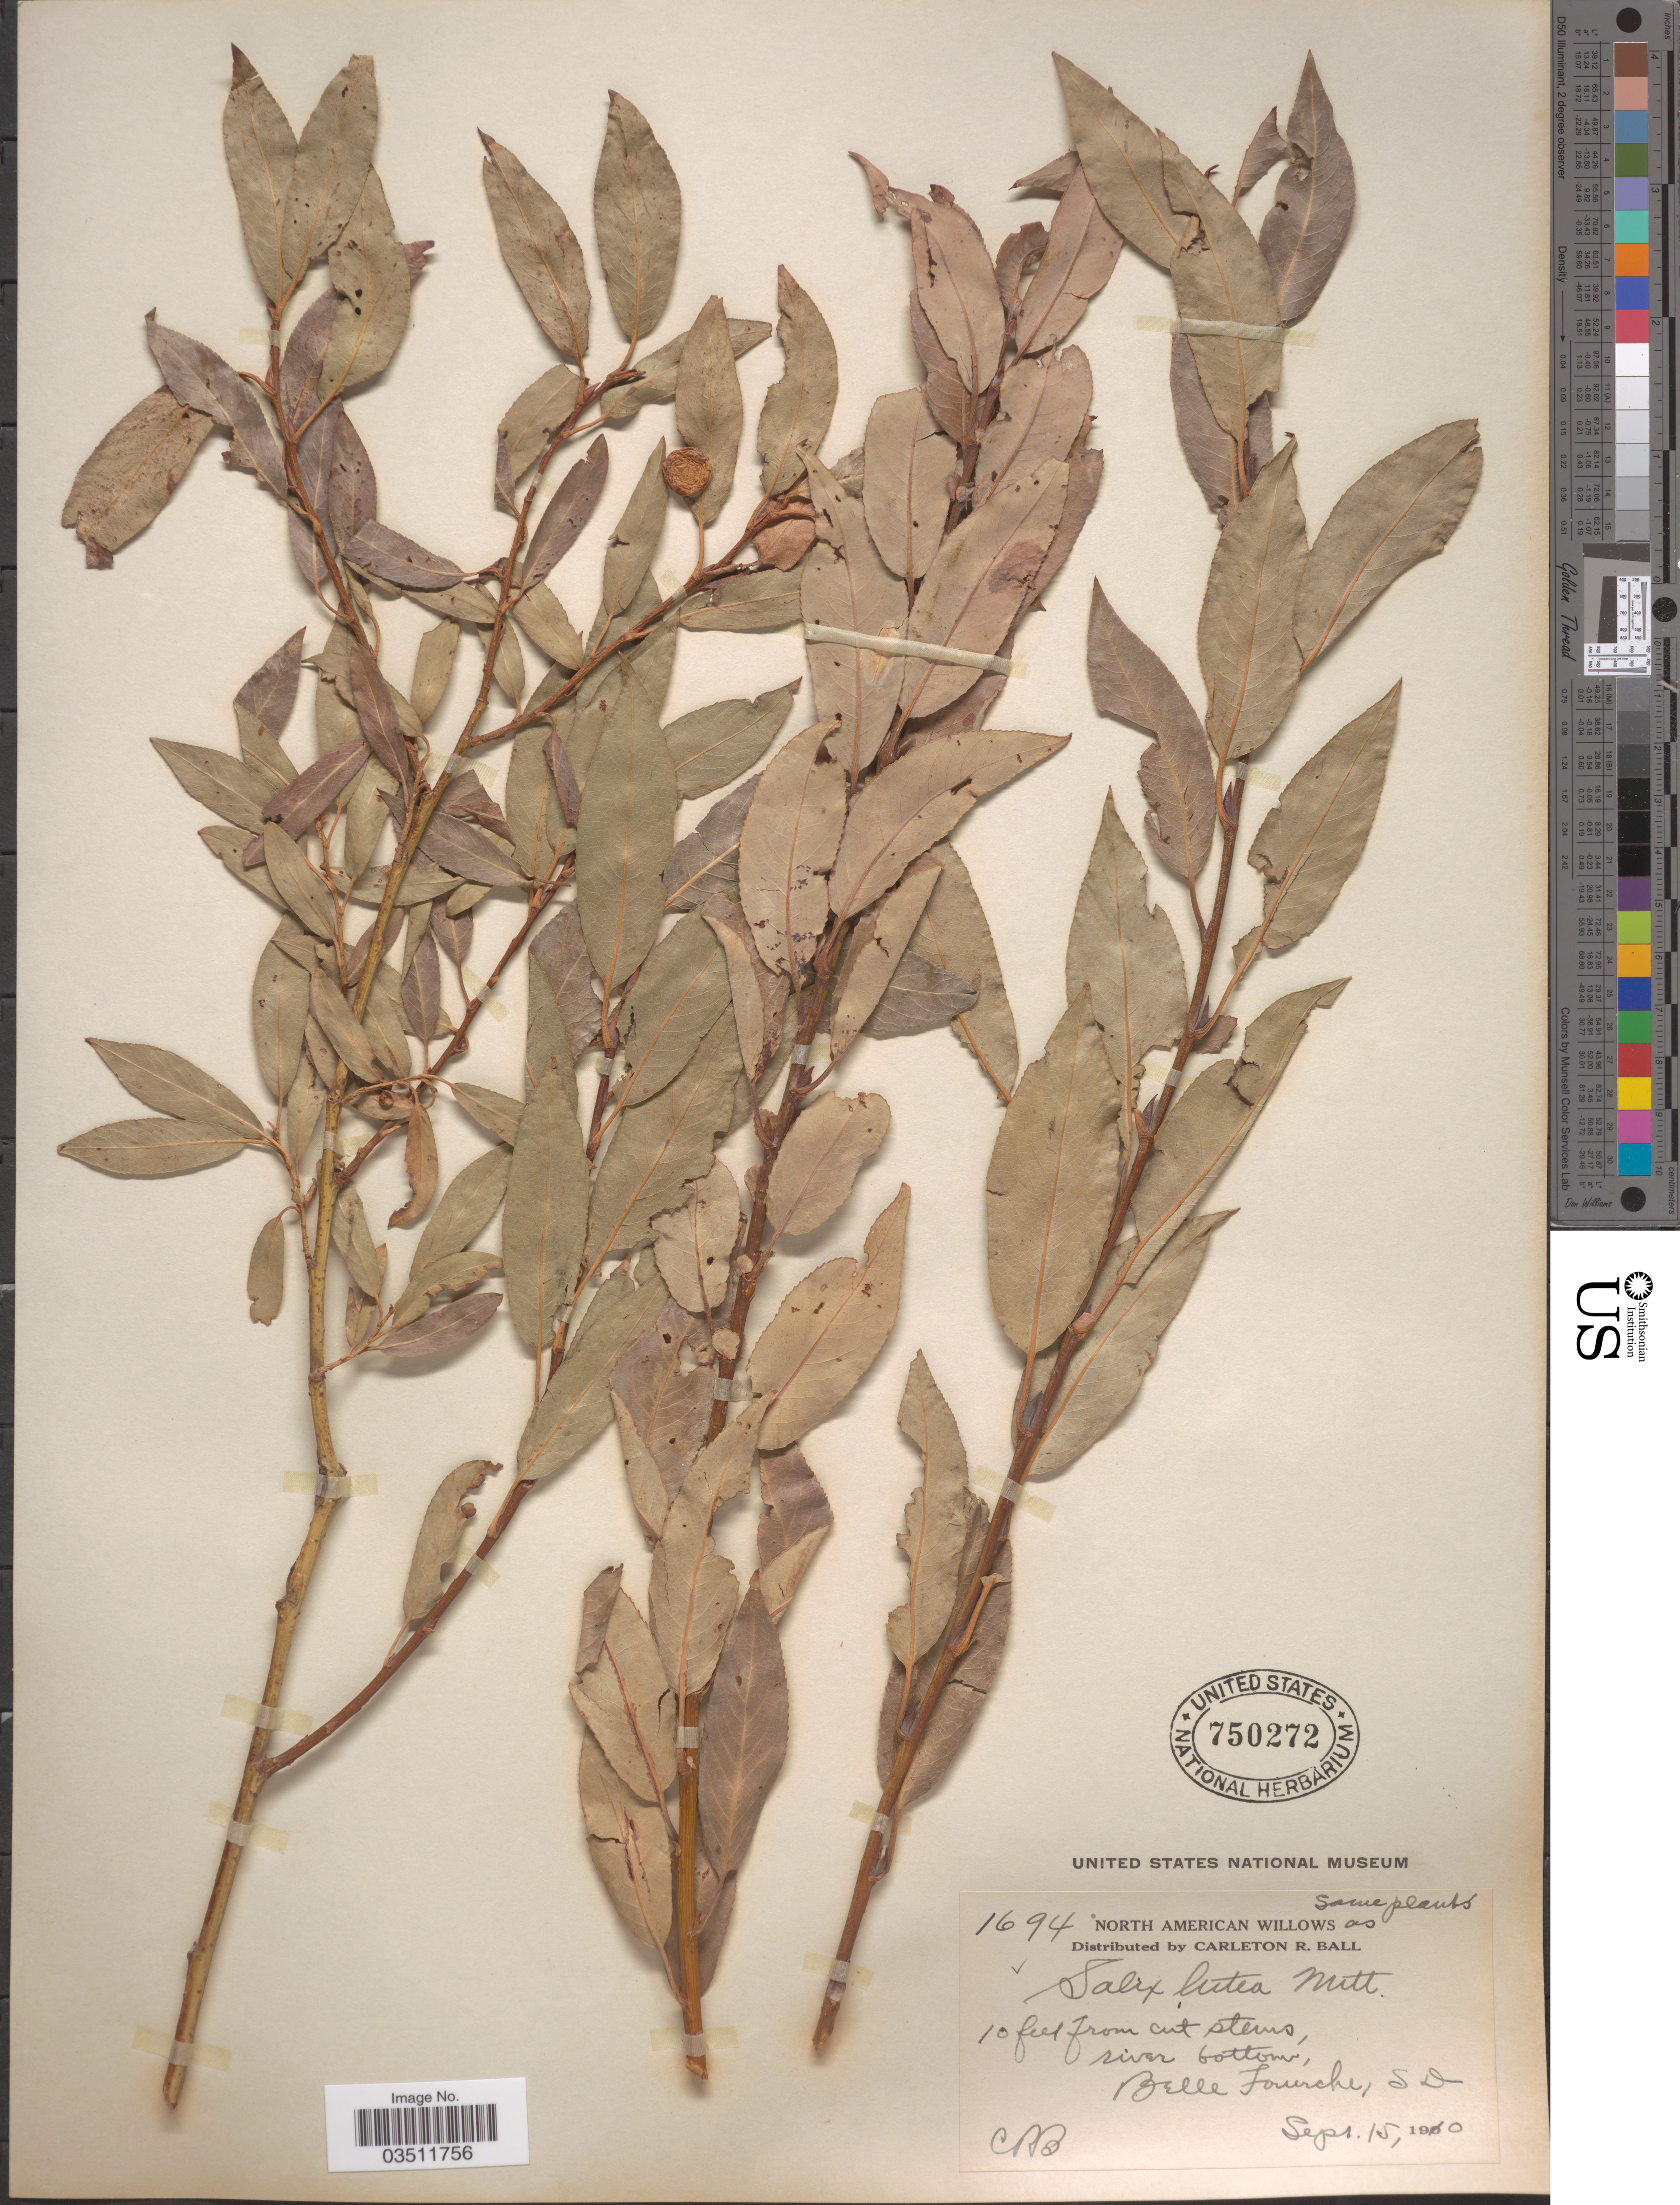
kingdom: Plantae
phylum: Tracheophyta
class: Magnoliopsida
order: Malpighiales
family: Salicaceae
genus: Salix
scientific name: Salix lutea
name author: Nutt.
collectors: C. R. Ball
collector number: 1694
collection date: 1910-09-15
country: United States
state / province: South Dakota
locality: River bottom. Belle Fourche.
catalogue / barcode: US 750272